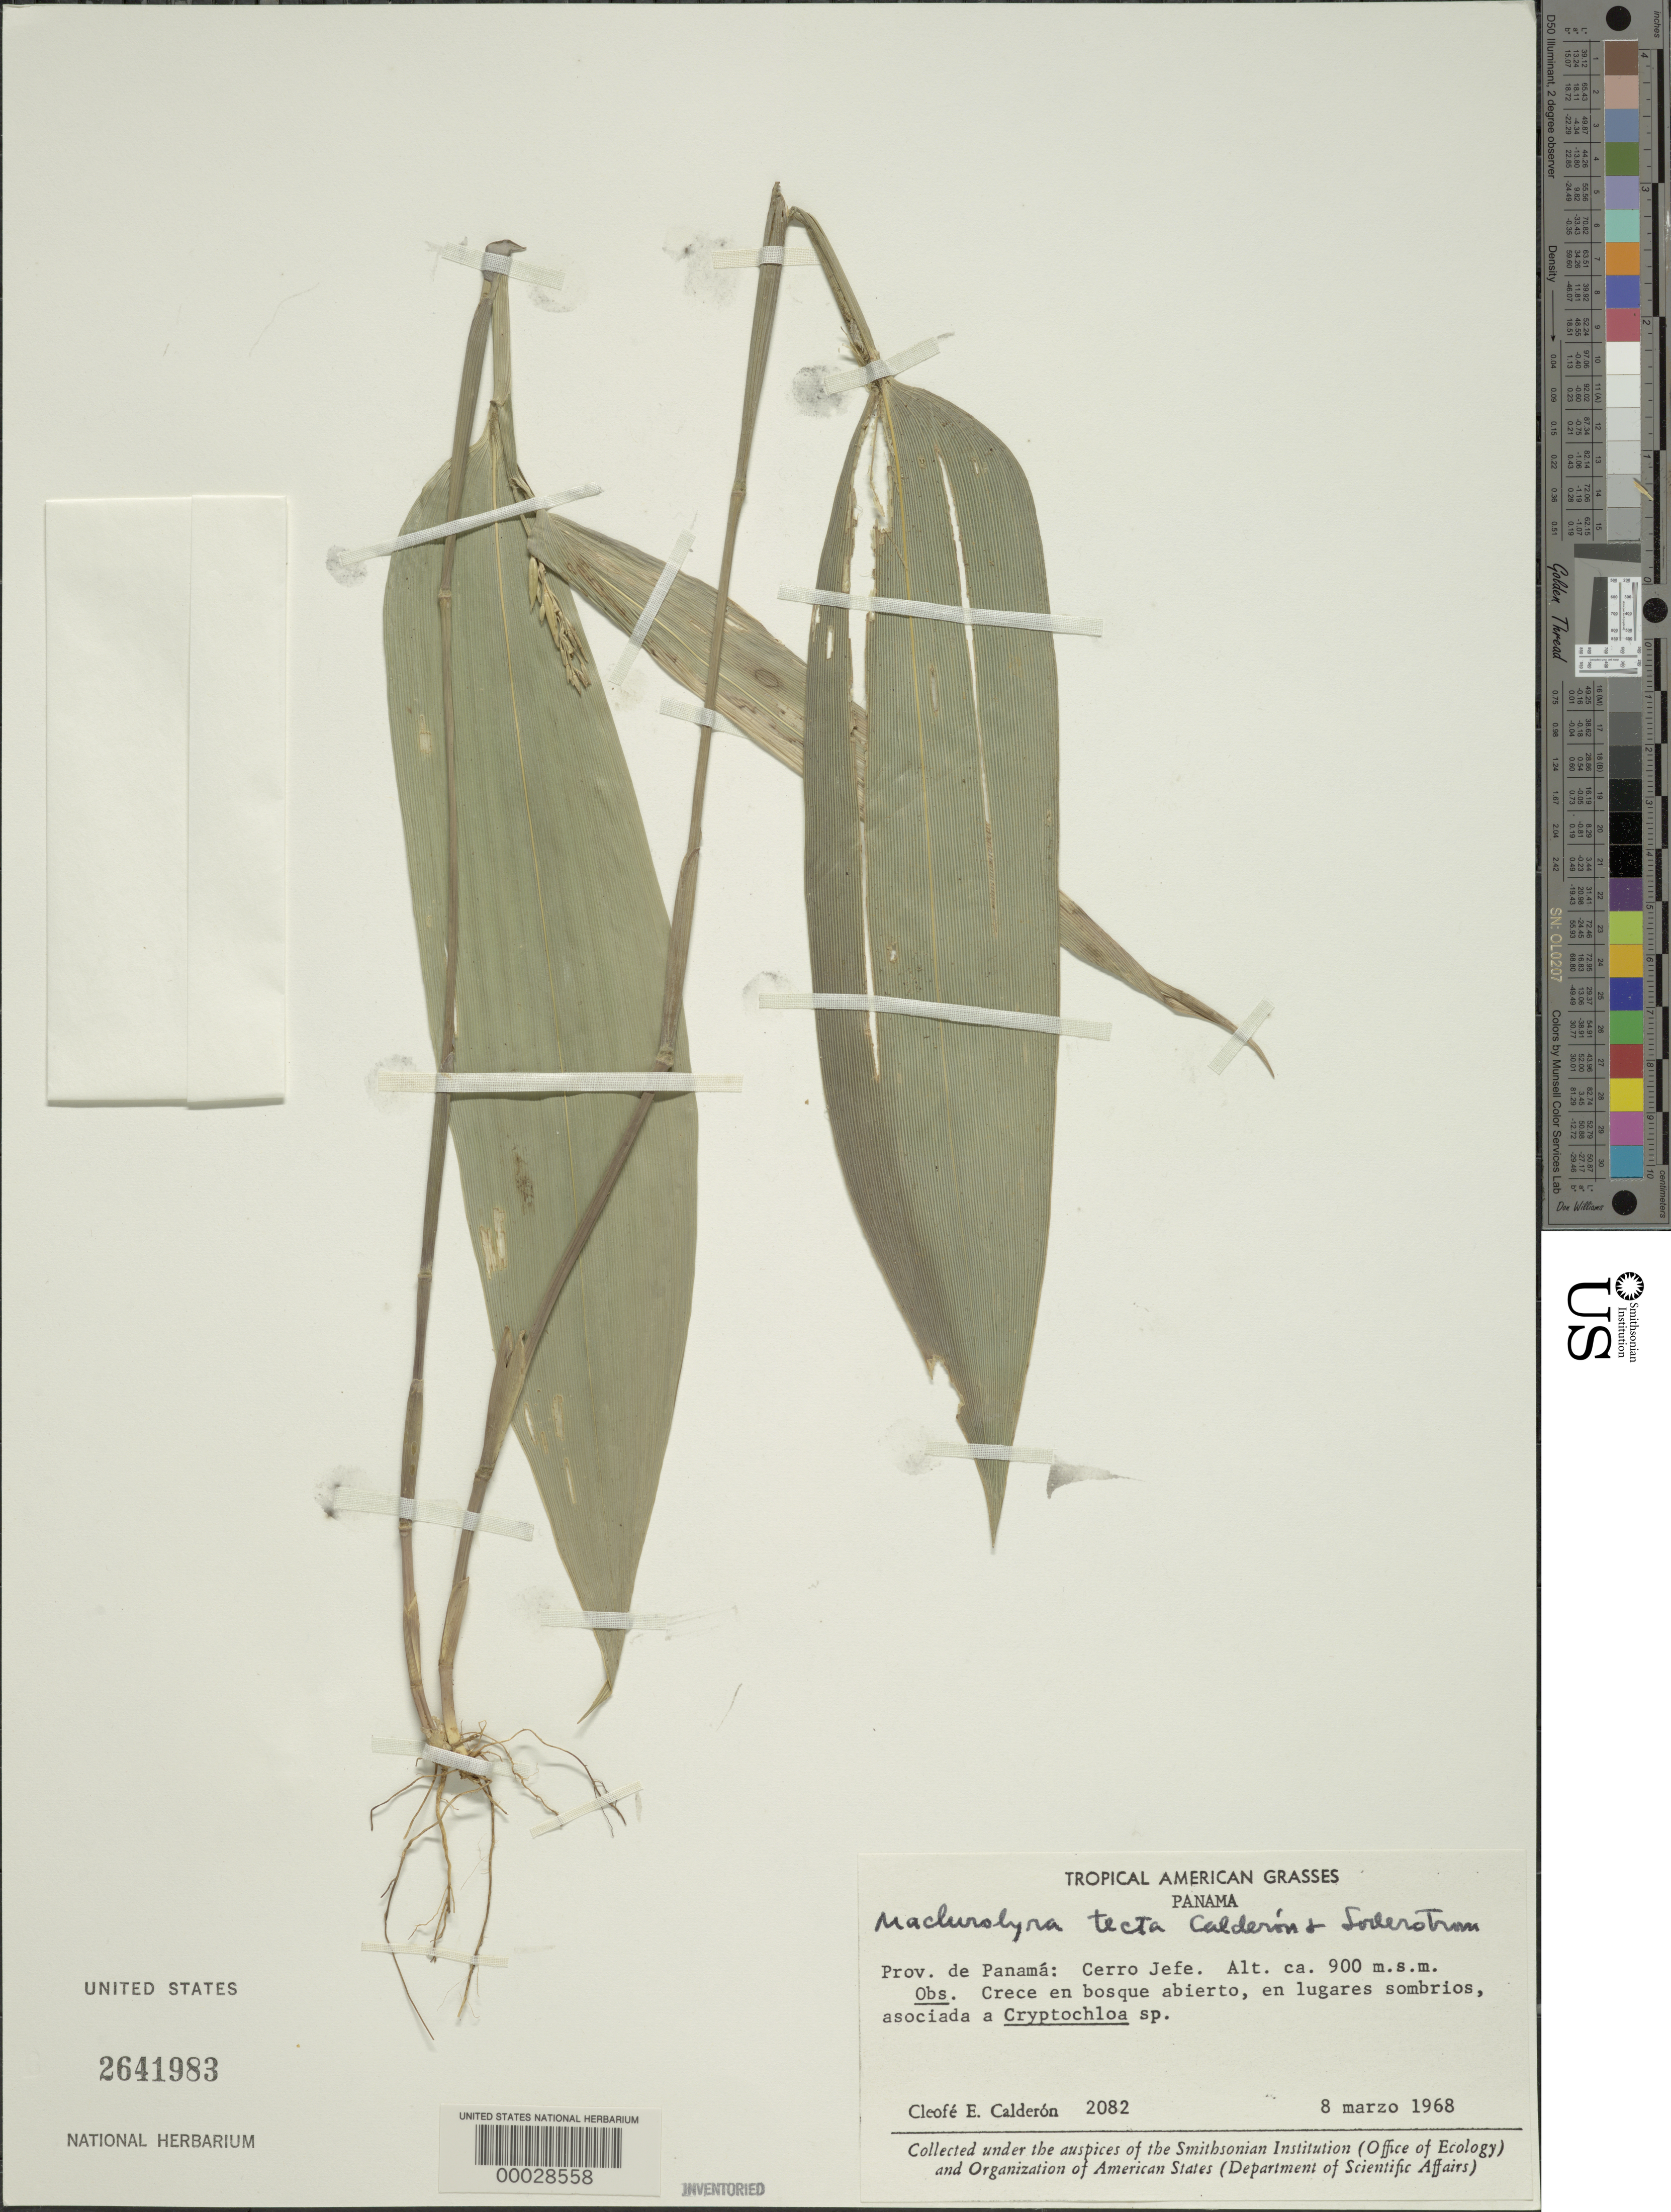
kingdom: Plantae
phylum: Tracheophyta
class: Liliopsida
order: Poales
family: Poaceae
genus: Leptaspis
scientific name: Leptaspis zeylanica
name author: Nees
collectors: C. E. Calderón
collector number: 2082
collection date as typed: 08 Mar 1968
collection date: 1968-03-08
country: Panama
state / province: Panamá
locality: Cerro Jefe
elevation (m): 900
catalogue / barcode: US 2641983